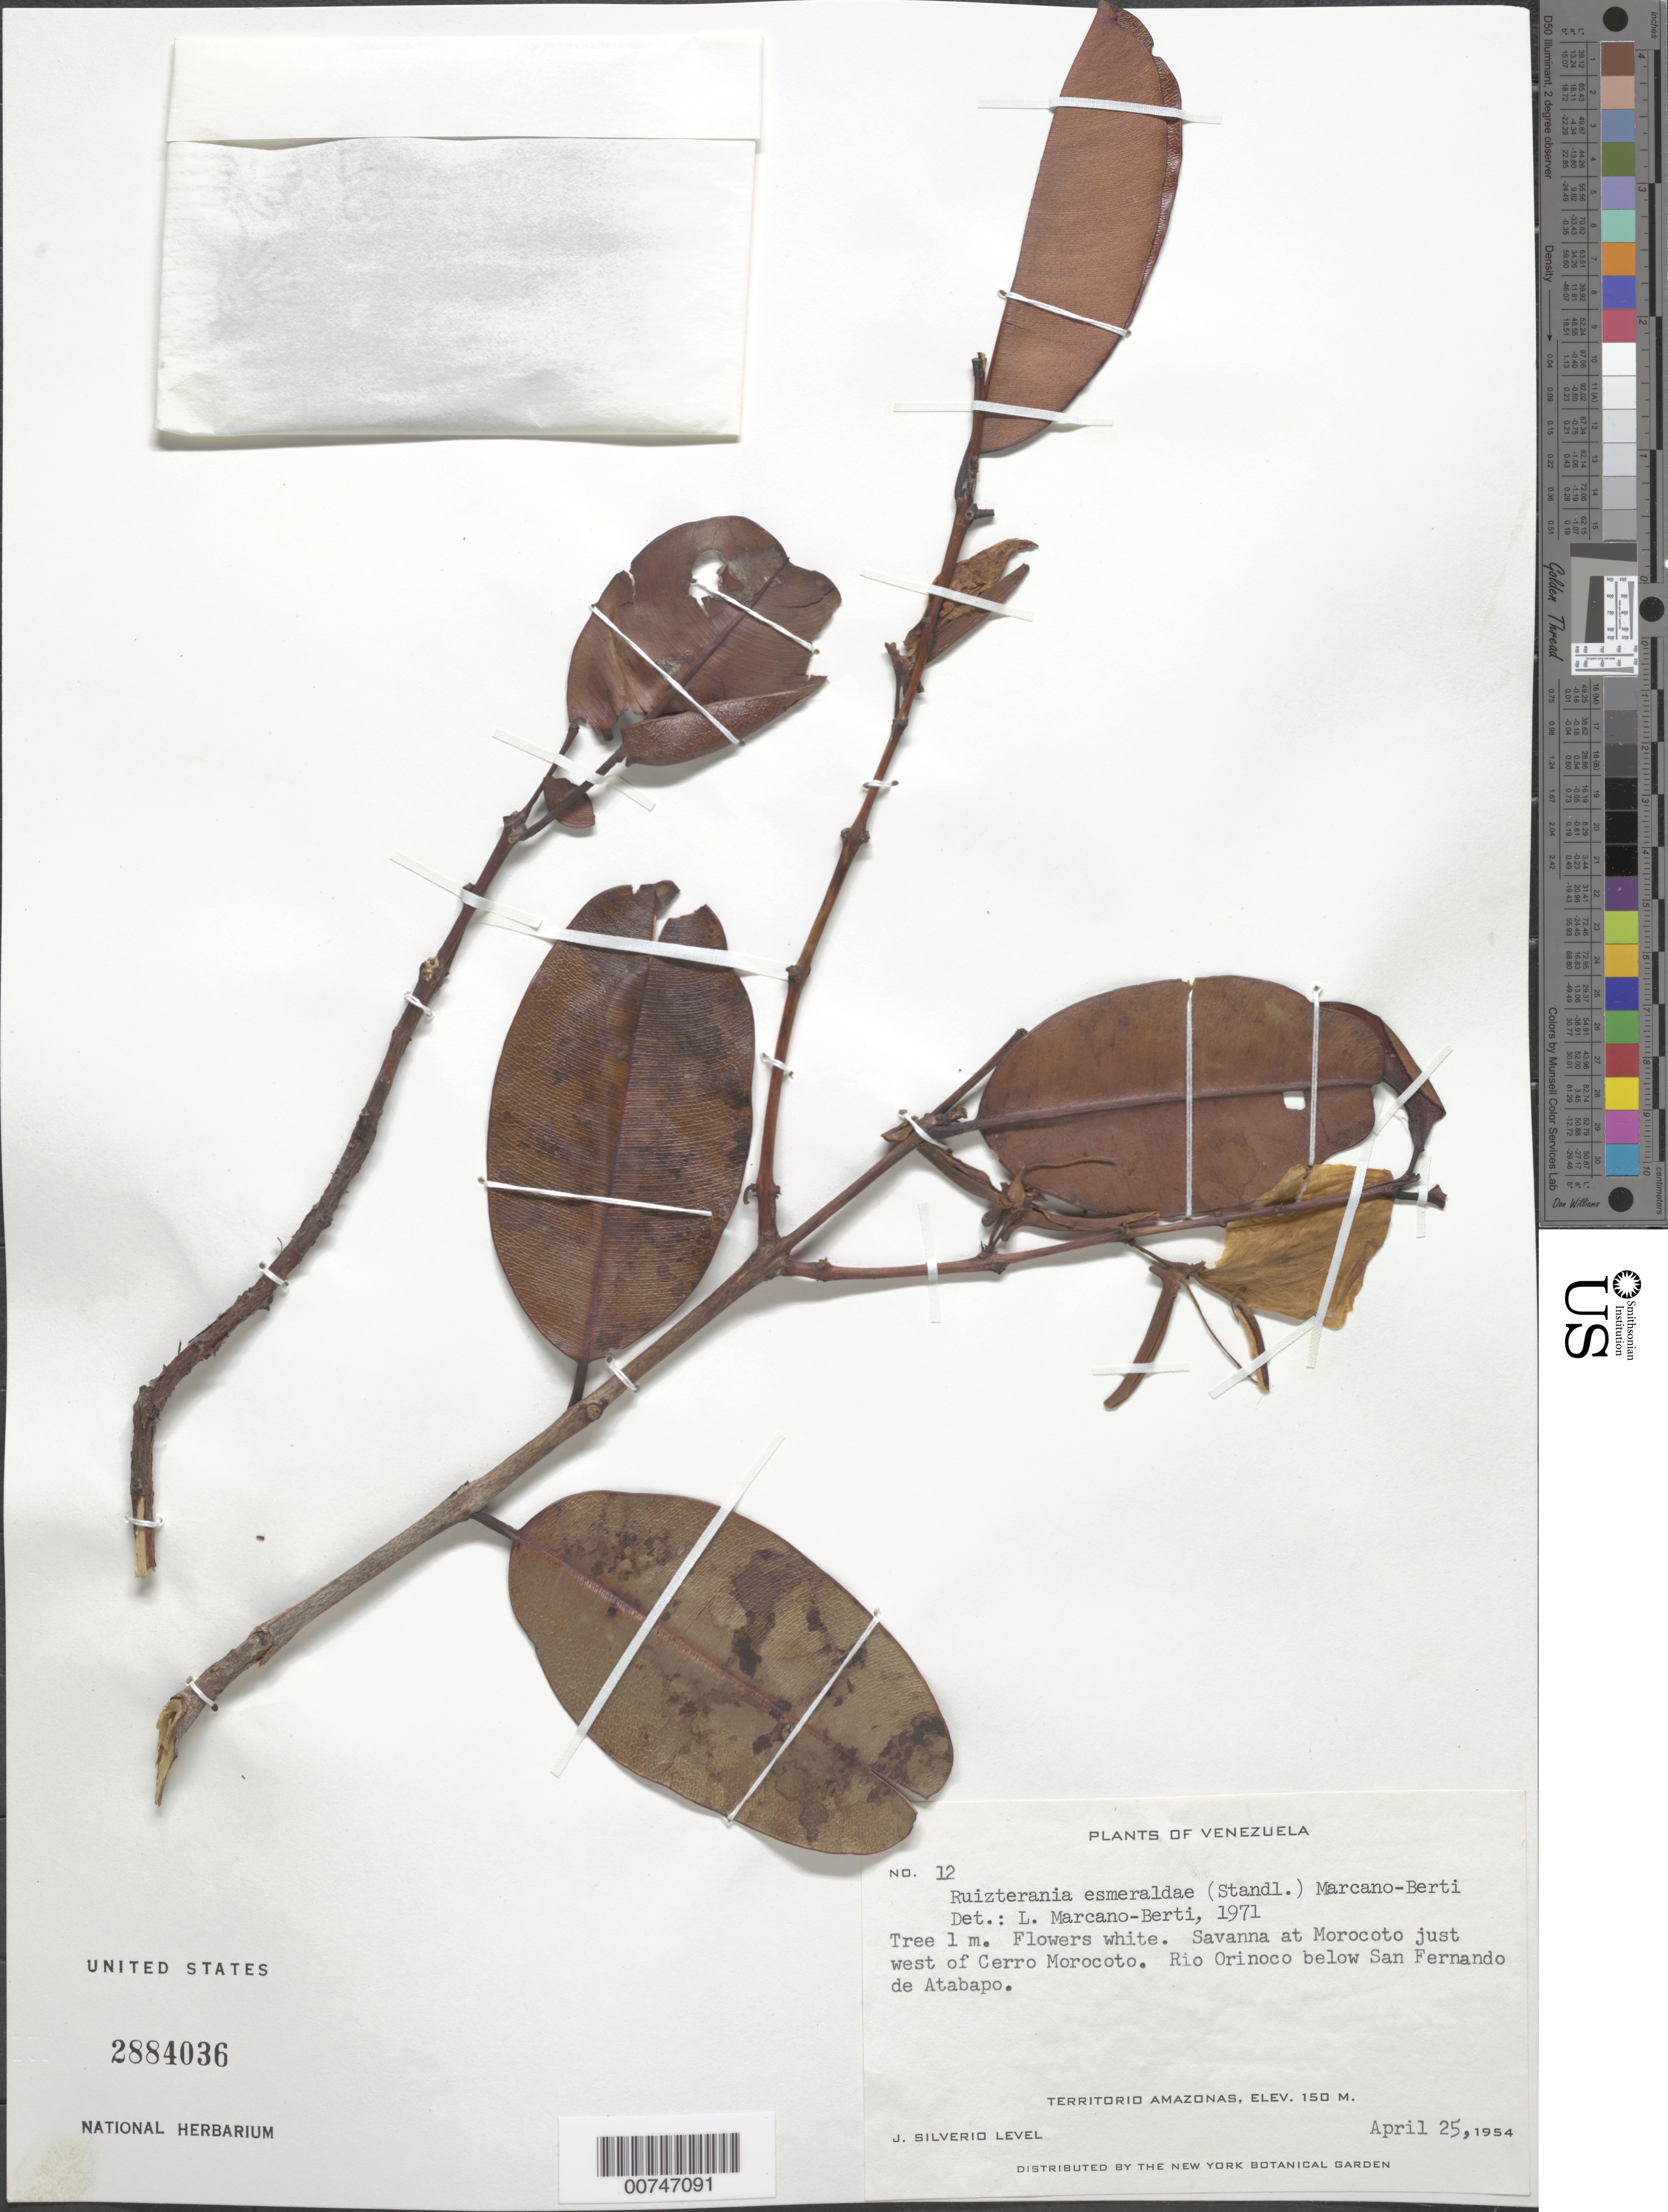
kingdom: Plantae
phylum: Tracheophyta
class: Magnoliopsida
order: Myrtales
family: Vochysiaceae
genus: Ruizterania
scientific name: Ruizterania esmeraldae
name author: (Standl.) Marc.-Berti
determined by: Marcano-Berti, L.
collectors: J. Silverio L.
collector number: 12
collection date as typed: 25-Apr-54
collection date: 1954-04-25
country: Venezuela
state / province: Amazonas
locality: Río Orinoco, Sabana de Morocoto, W of Cerro Morocoto, below San Fernando de Atabapo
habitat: Savanna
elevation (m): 150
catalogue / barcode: US 2884036